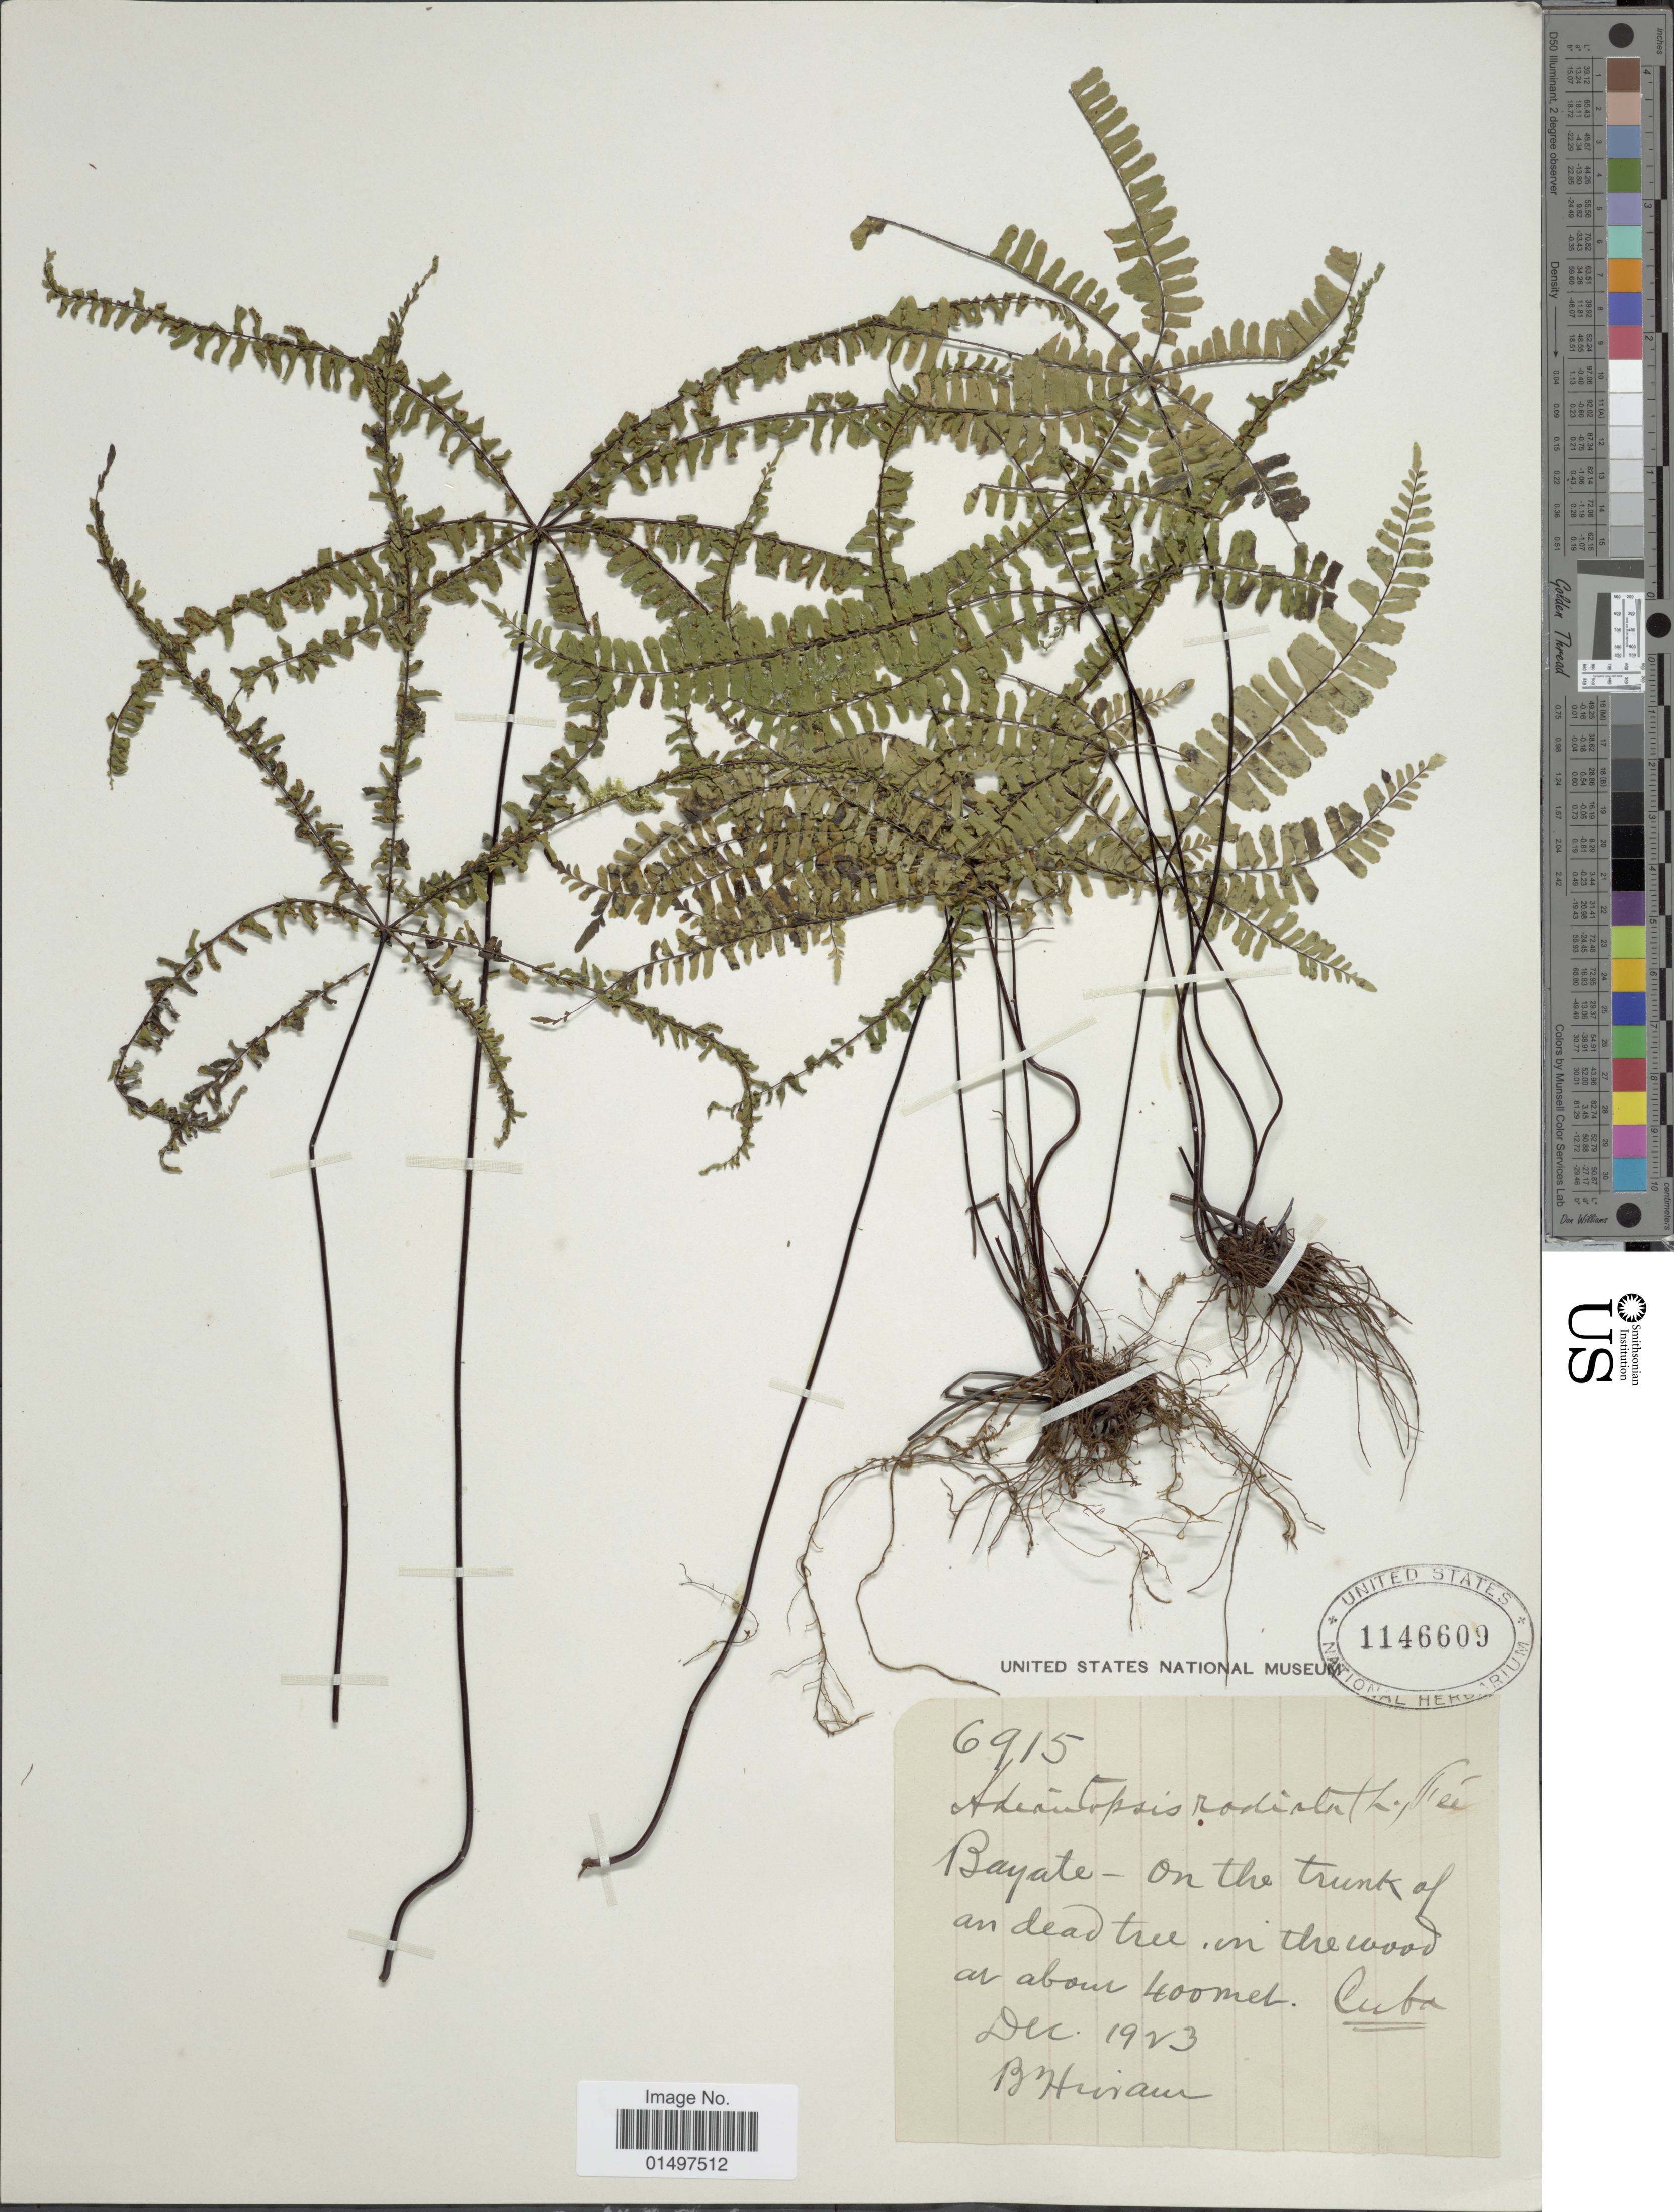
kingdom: Plantae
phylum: Tracheophyta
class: Polypodiopsida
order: Polypodiales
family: Pteridaceae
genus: Adiantopsis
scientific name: Adiantopsis radiata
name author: (L.) Fée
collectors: Bro. Hioram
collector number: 6915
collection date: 1923-12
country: Cuba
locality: Bayate.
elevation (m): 400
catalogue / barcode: US 1146609